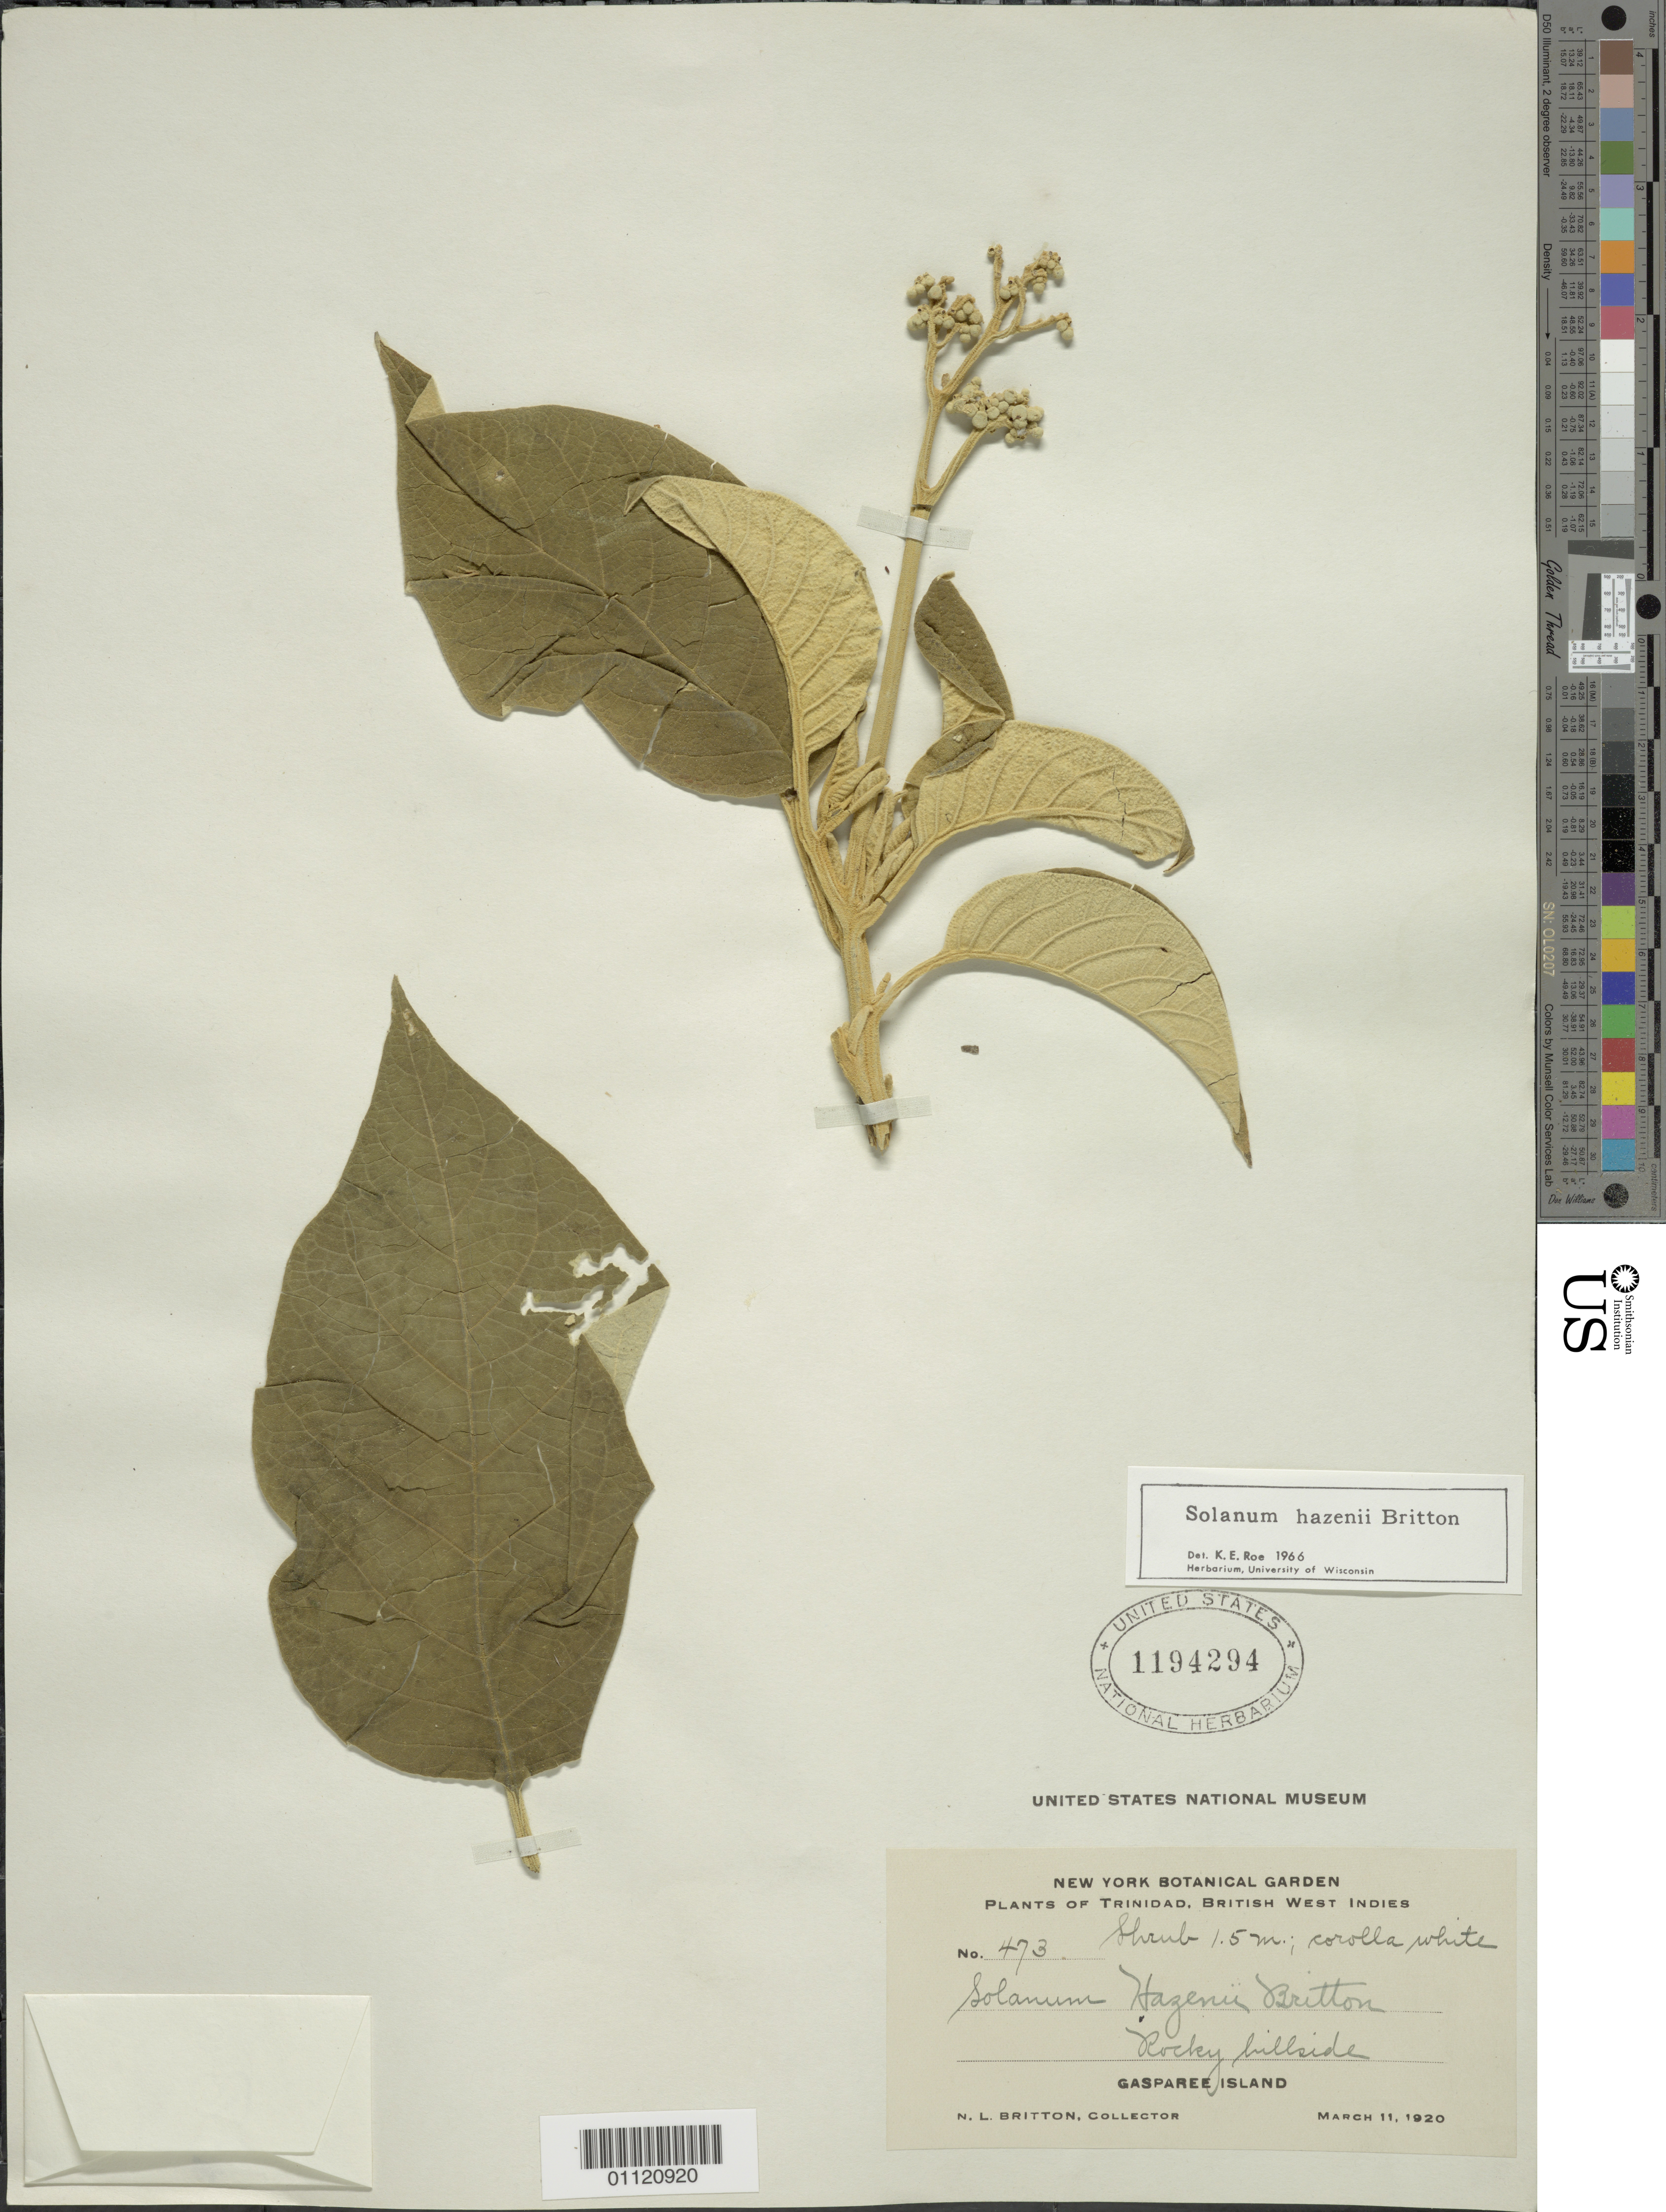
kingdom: Plantae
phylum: Tracheophyta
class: Magnoliopsida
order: Solanales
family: Solanaceae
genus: Solanum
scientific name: Solanum hazenii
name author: Britton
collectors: N. Britton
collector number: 473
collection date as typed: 11 Mar 1920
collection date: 1920-03-11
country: Trinidad and Tobago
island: Trinidad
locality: Gasparee Island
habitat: rocky hillside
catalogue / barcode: US 1194294